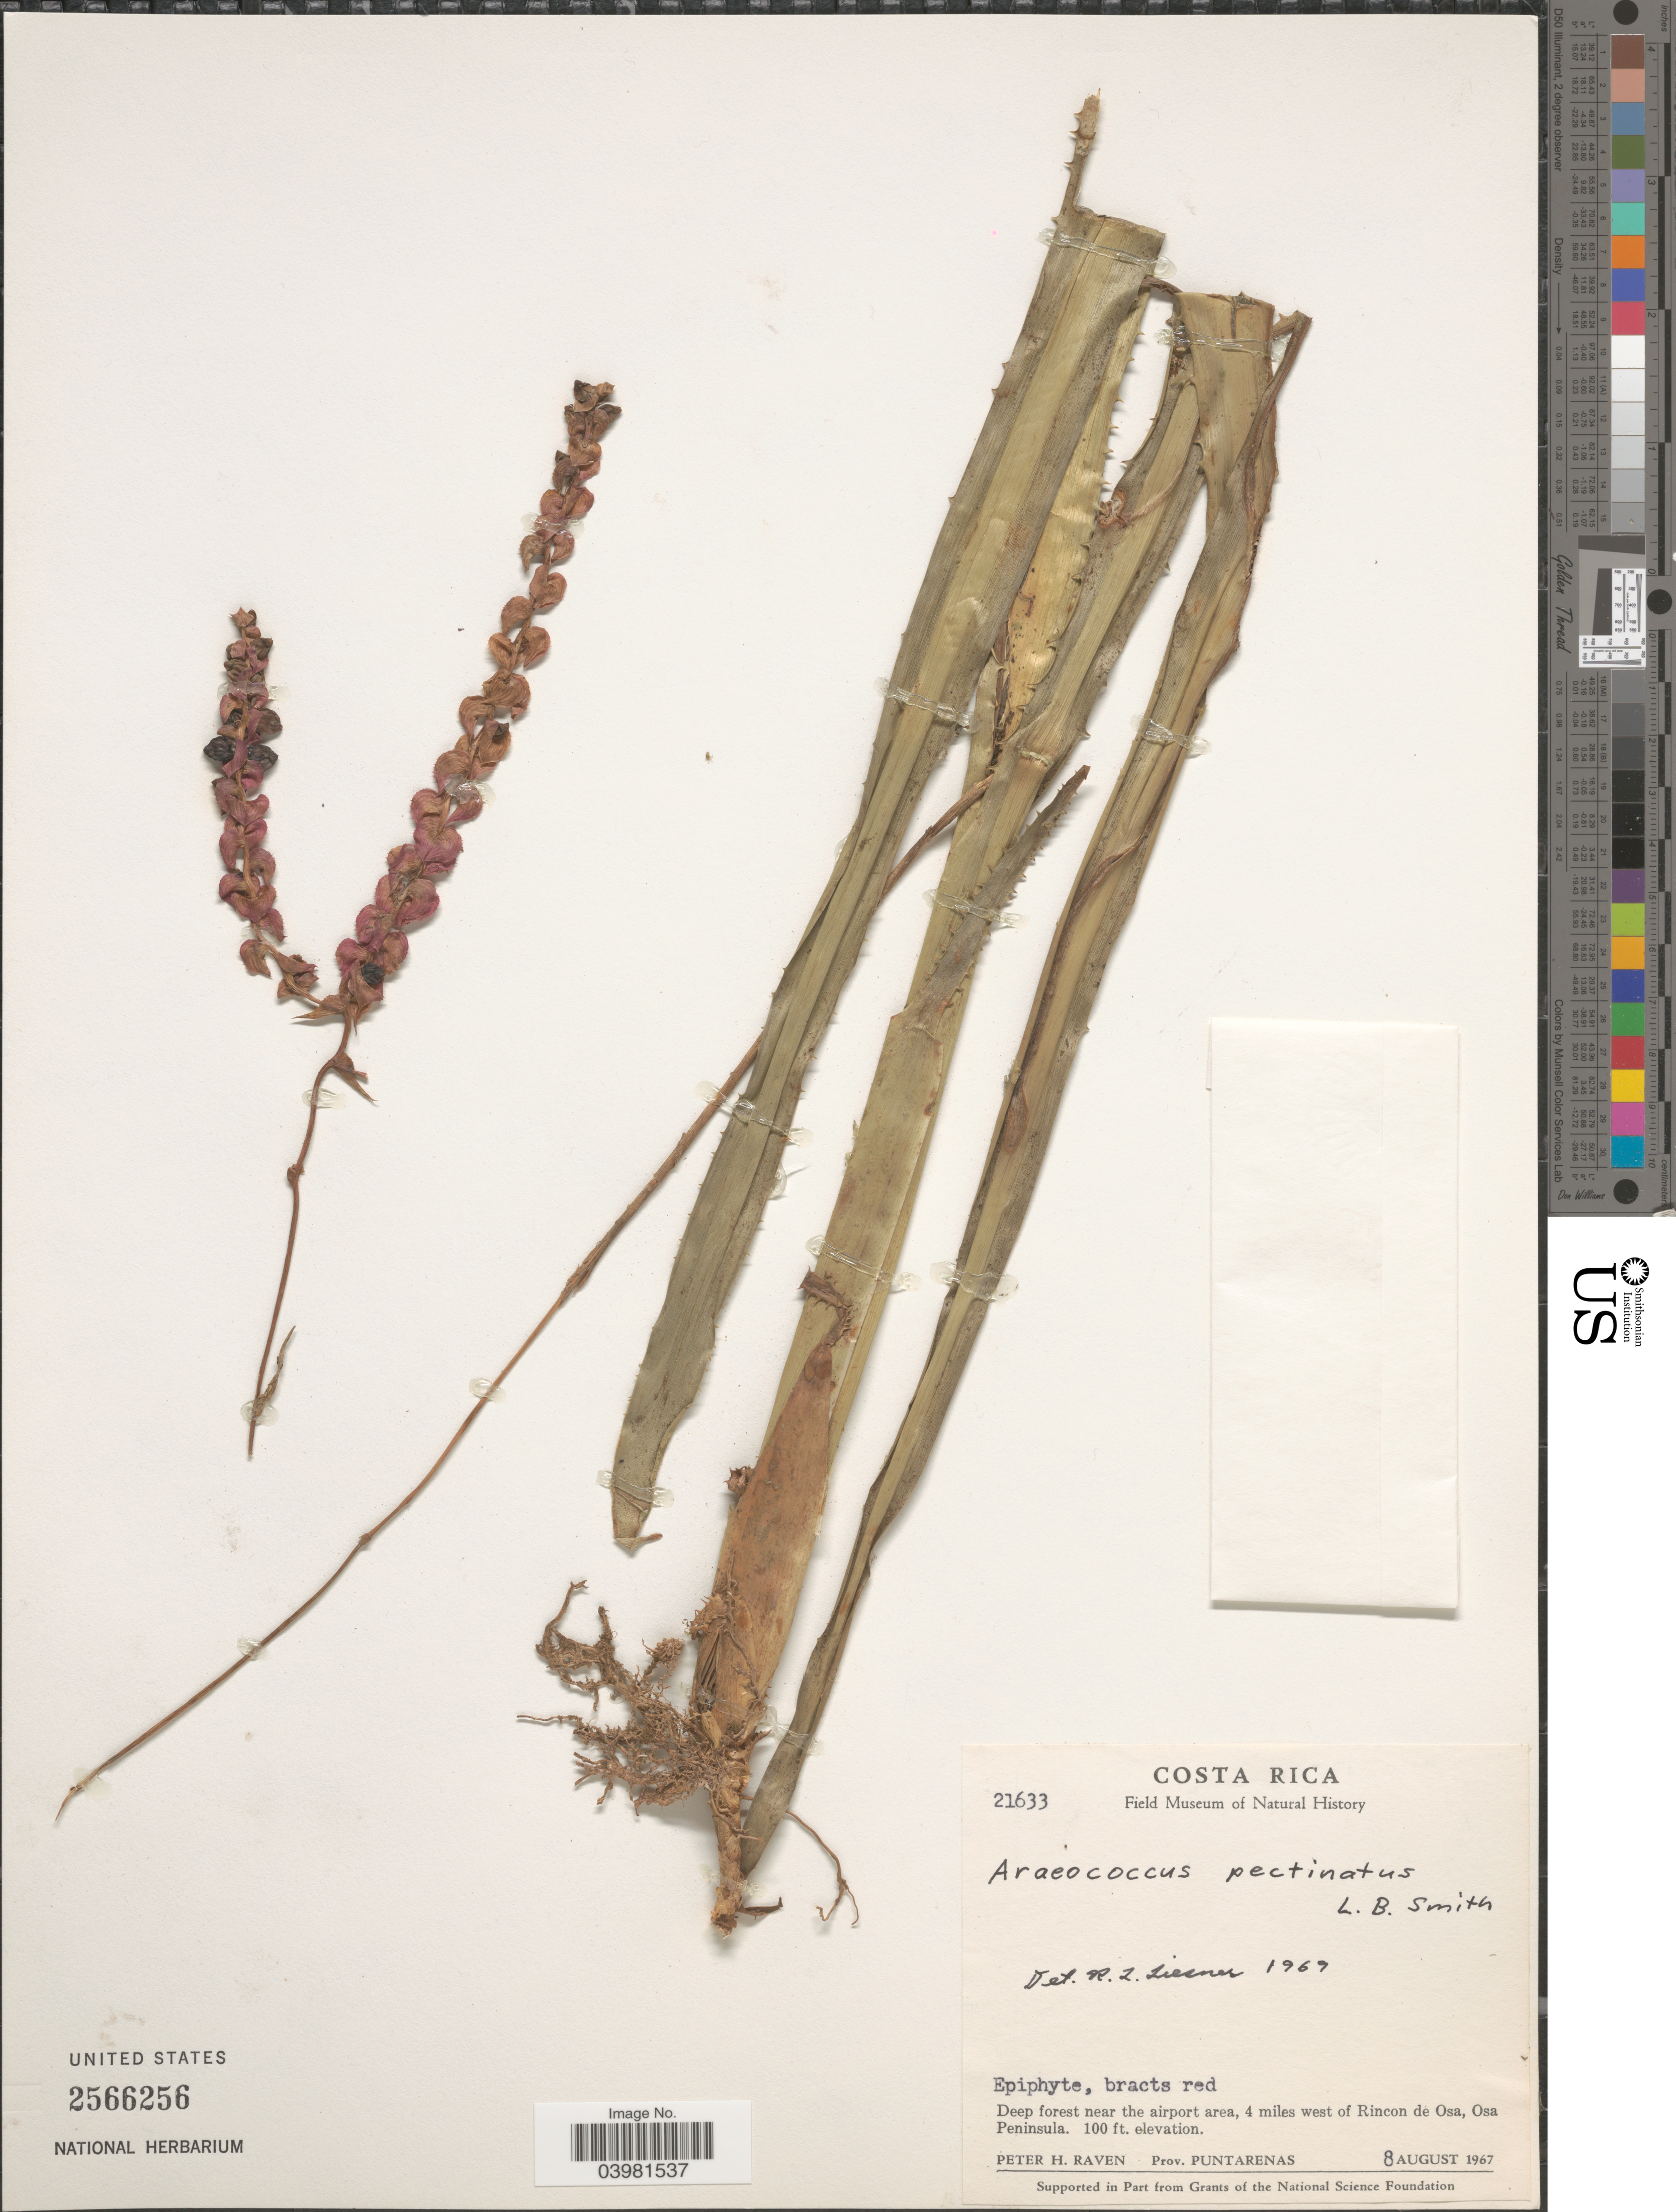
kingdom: Plantae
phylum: Tracheophyta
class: Liliopsida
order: Poales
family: Bromeliaceae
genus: Araeococcus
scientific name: Araeococcus pectinatus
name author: L.B. Sm.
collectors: P. Raven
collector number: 21633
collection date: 1967-08-08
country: Costa Rica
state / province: Puntarenas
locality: Deep forest near the airport area, 4 miles west of Rincon de Osa, Osa Peninsula.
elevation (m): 30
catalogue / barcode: US 2566256